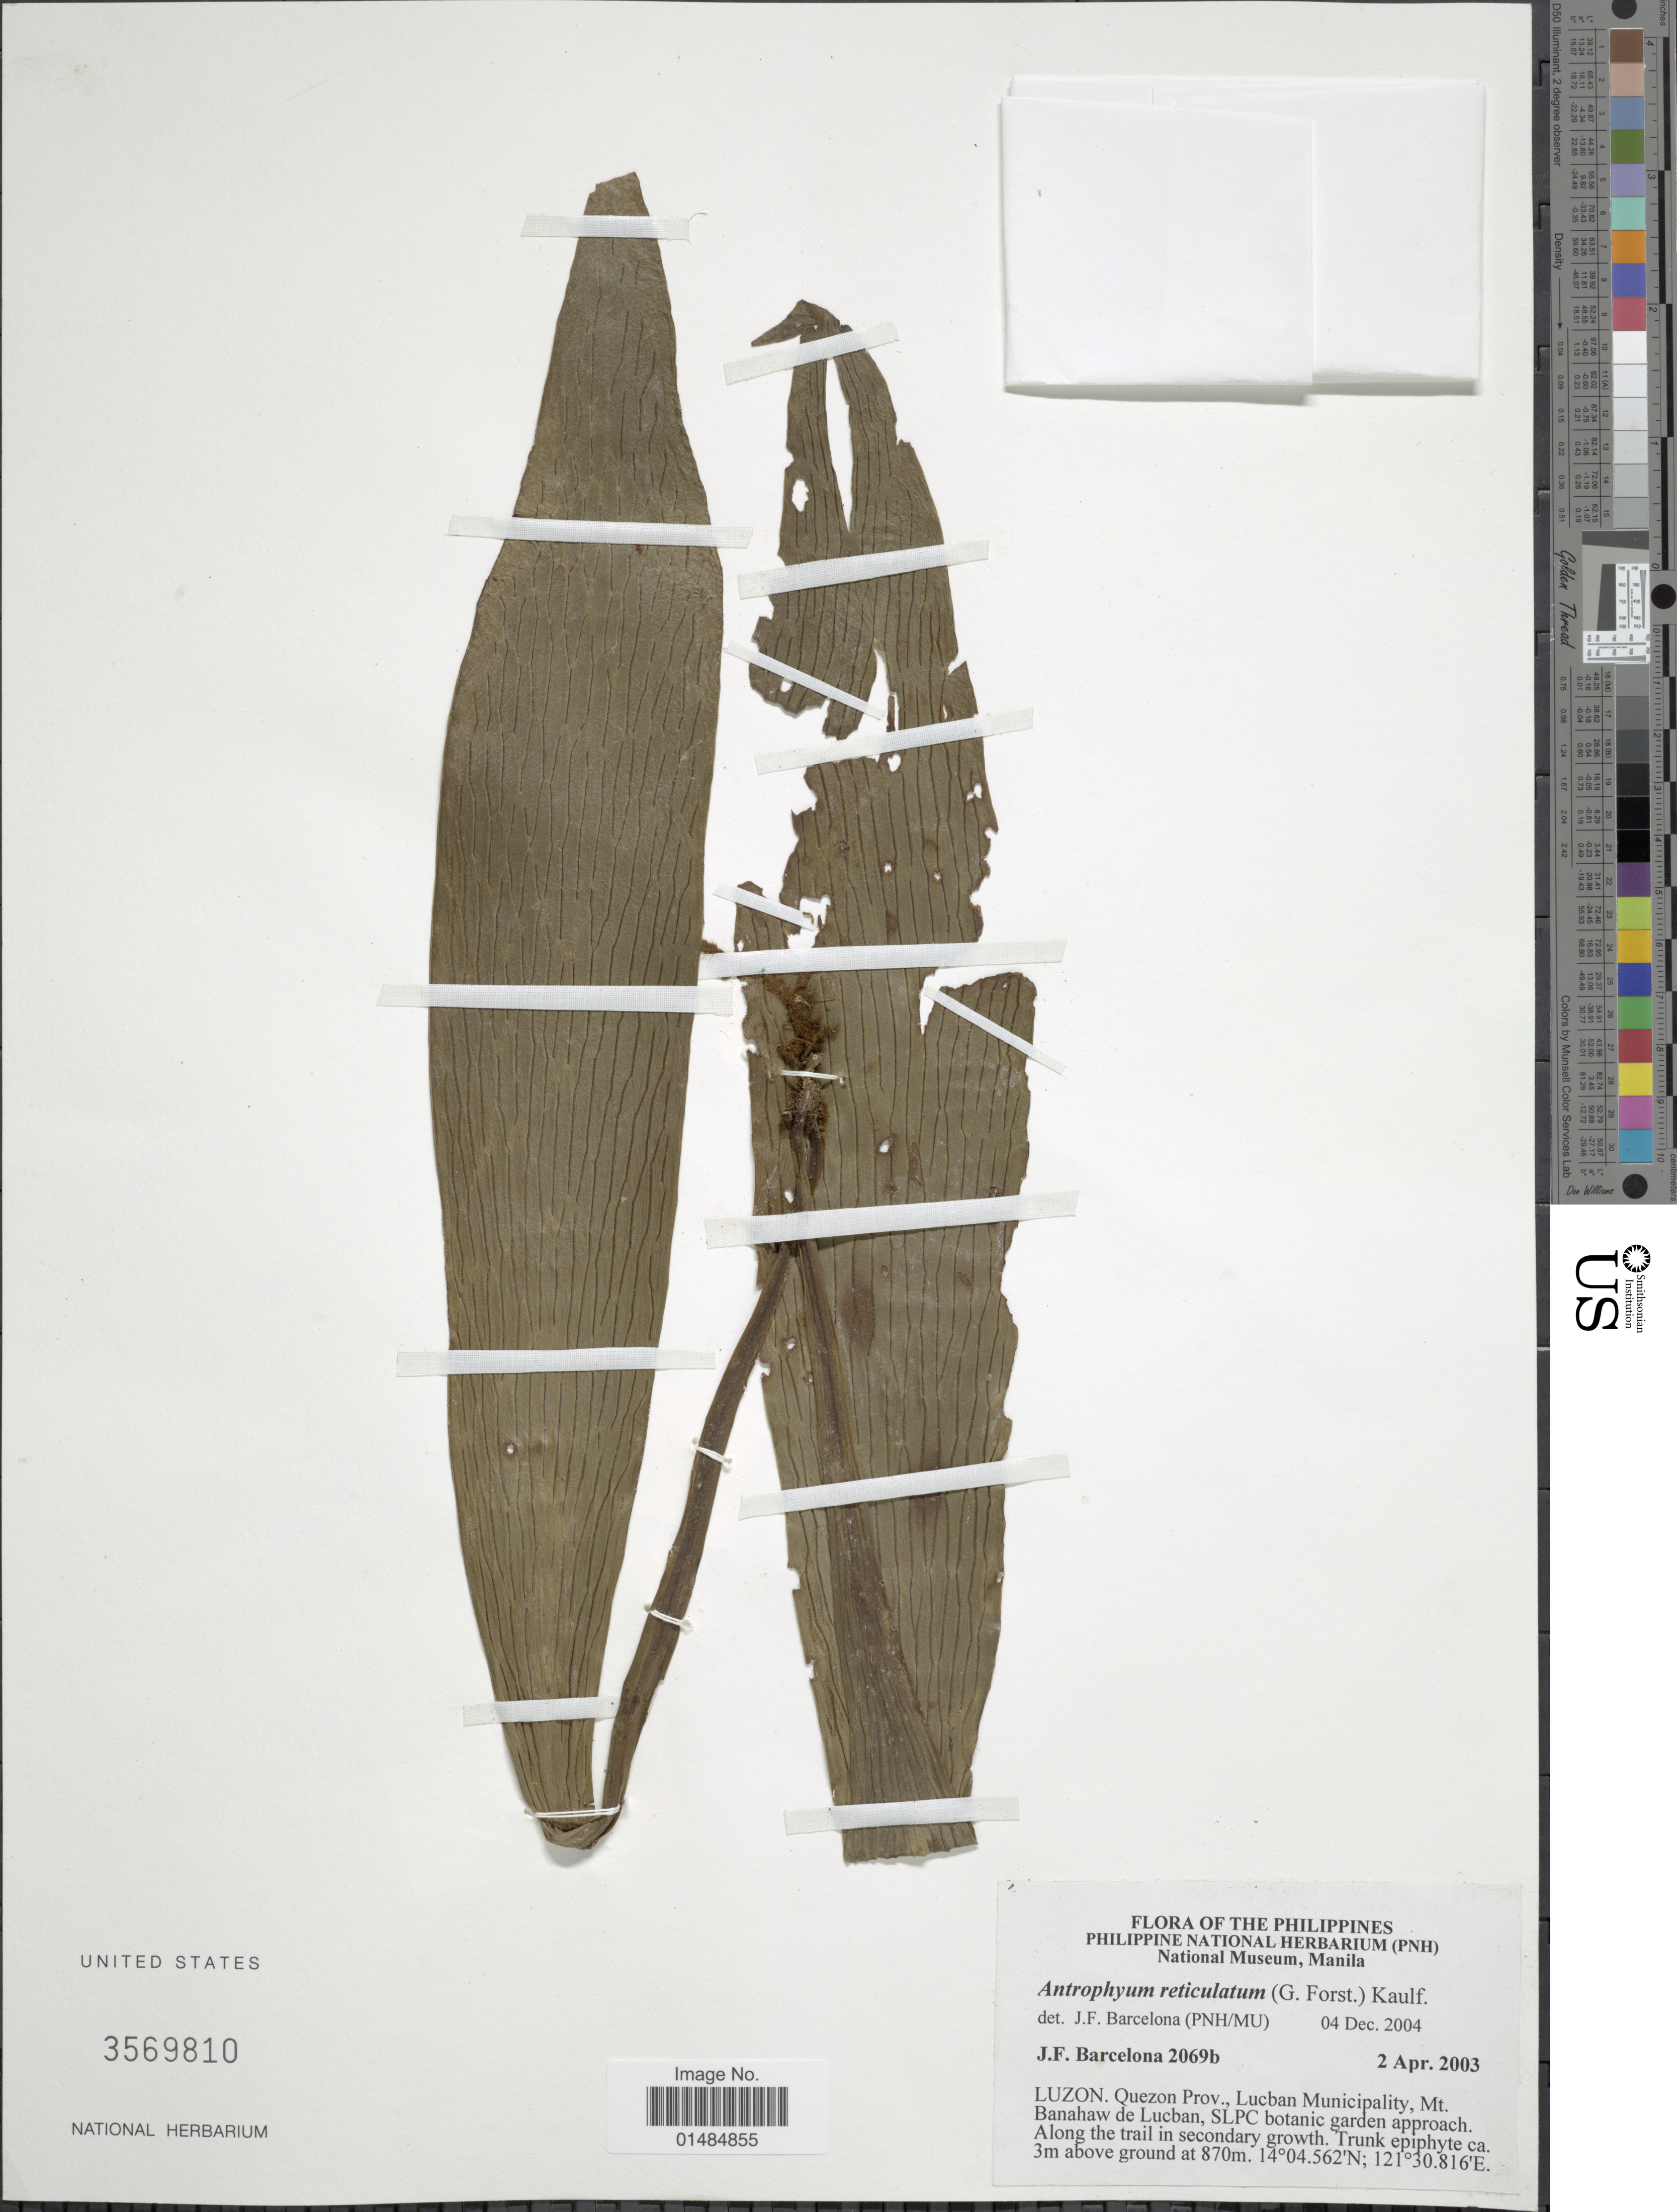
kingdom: Plantae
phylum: Tracheophyta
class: Polypodiopsida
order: Polypodiales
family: Pteridaceae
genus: Antrophyum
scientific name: Antrophyum reticulatum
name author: (G. Forst.) Kaulf.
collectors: J. F. Barcelona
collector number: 2069b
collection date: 2003-04-02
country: Philippines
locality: Quezon Prov., Lucban Municipality, mt. Banahaw de Lucban, SLPC botanic garden approach.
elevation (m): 870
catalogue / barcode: US 3569810